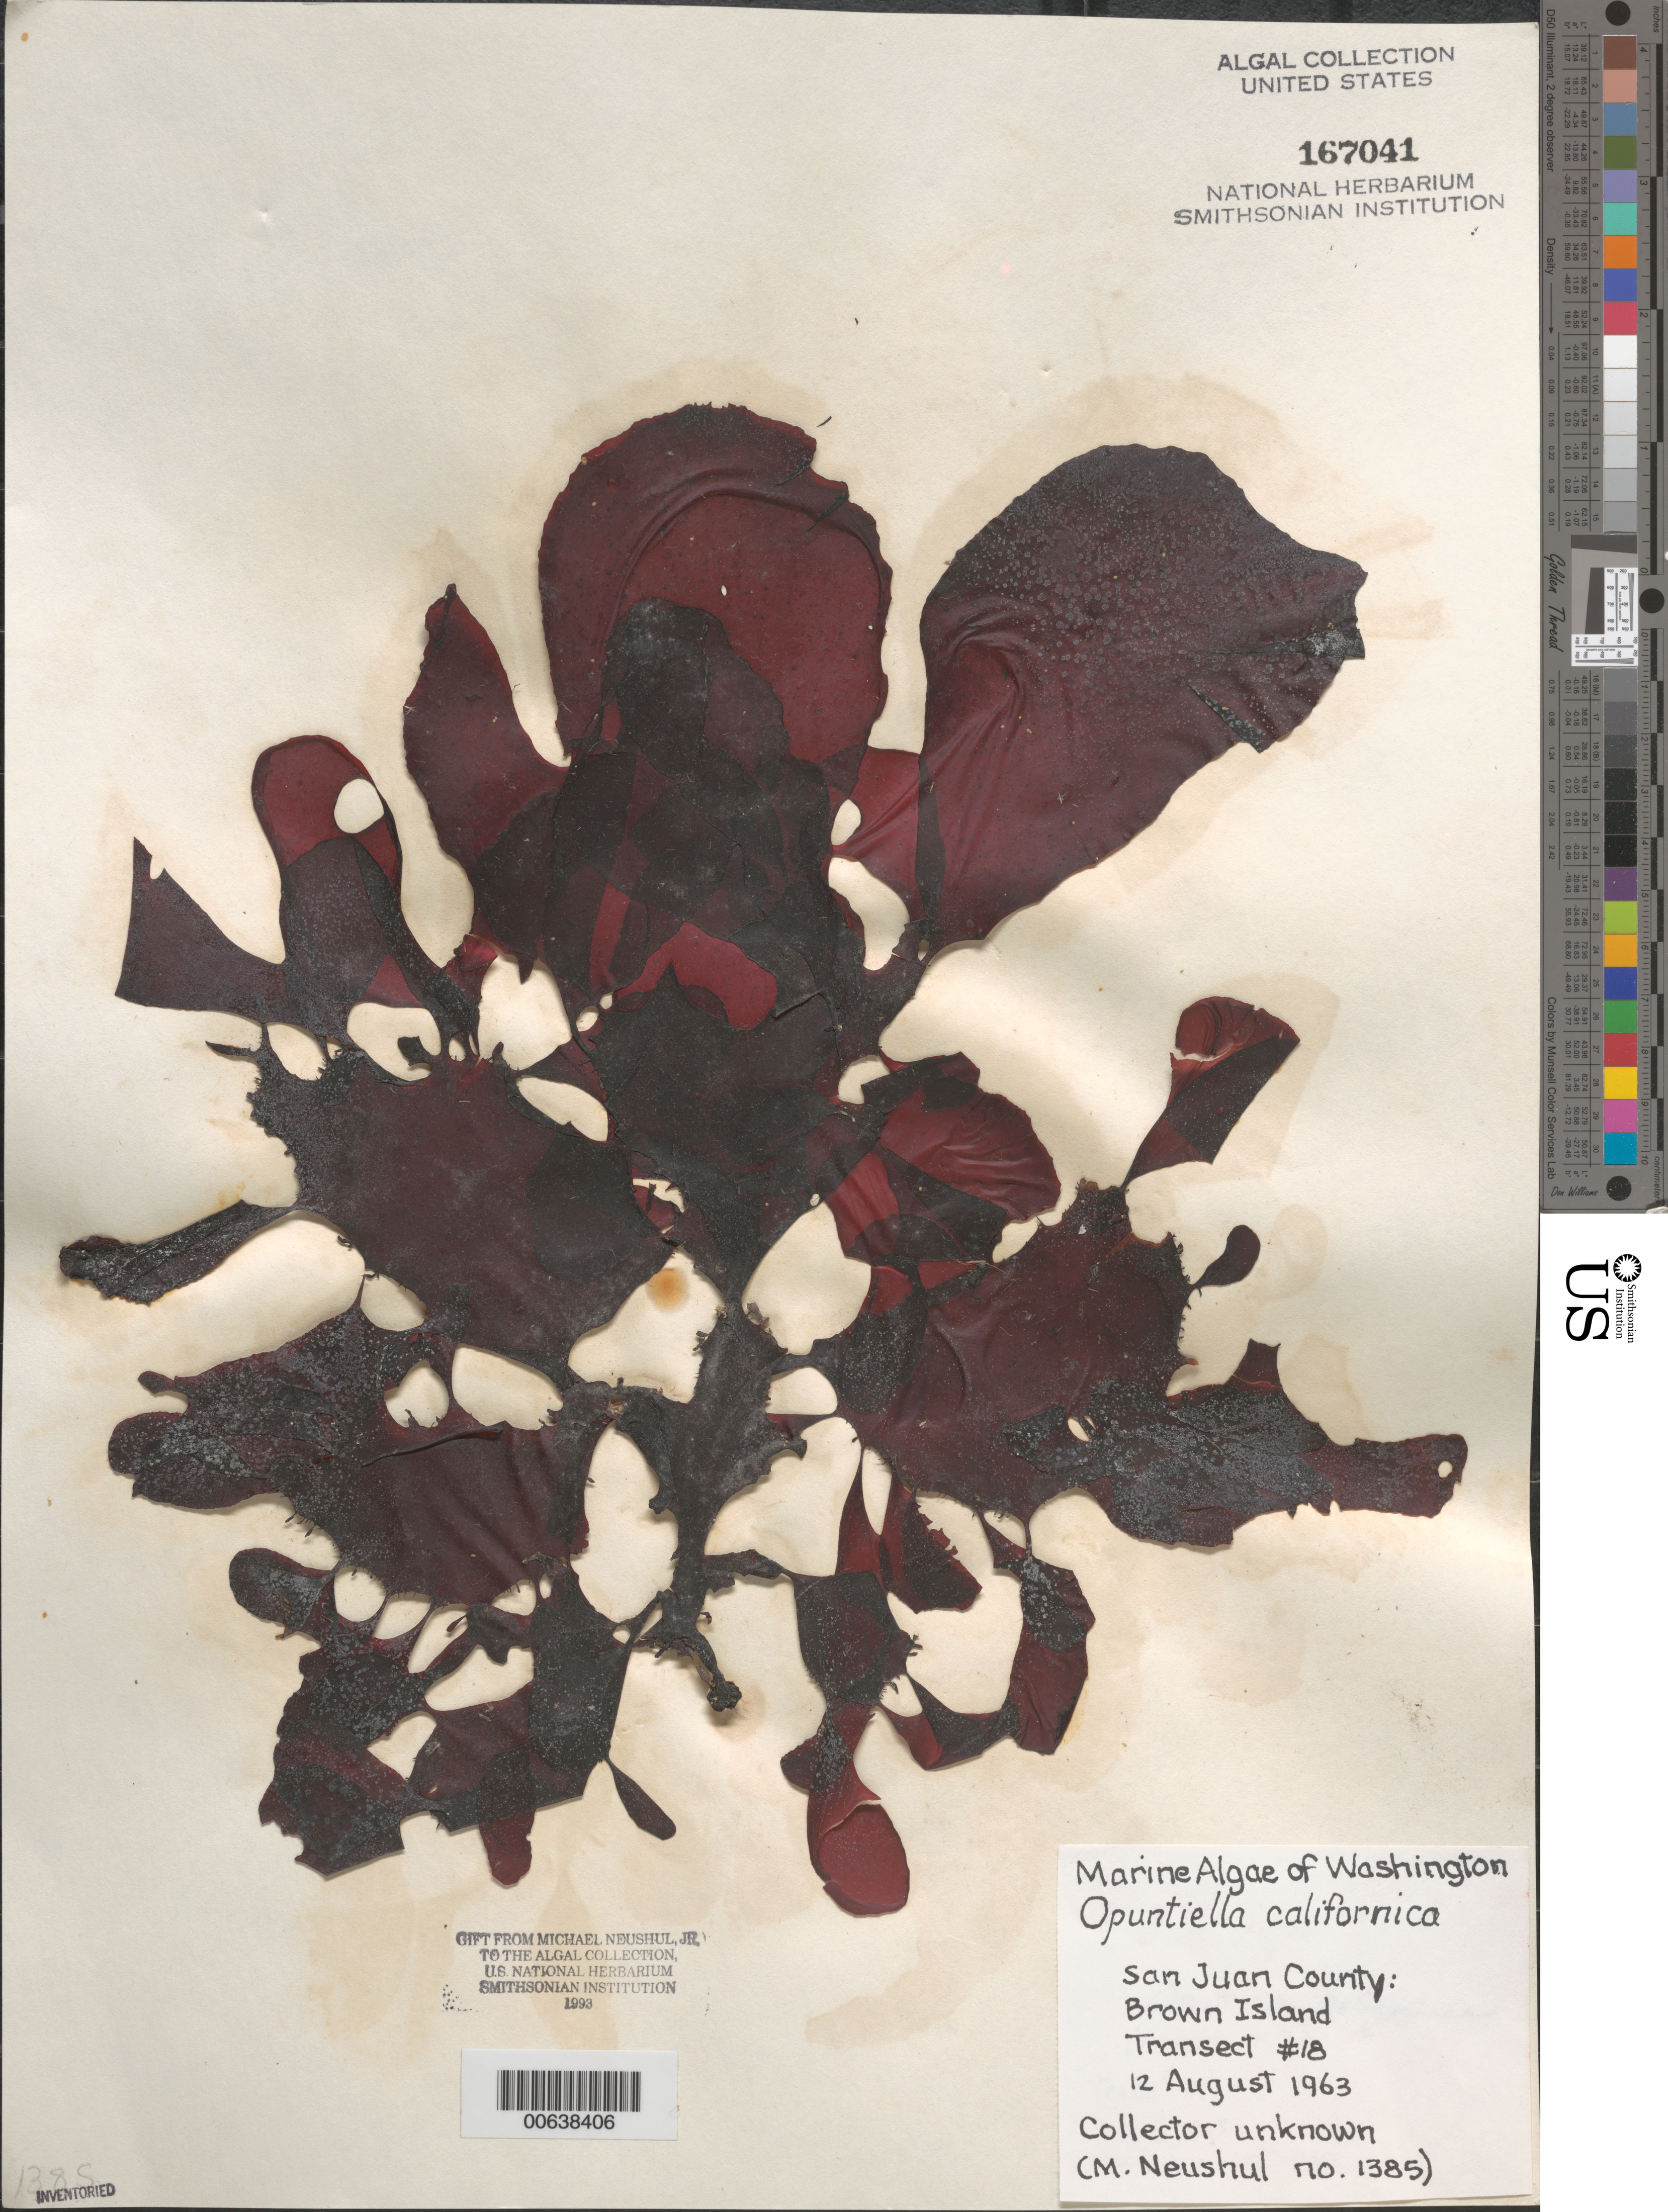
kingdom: Plantae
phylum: Rhodophyta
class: Florideophyceae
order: Gigartinales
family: Furcellariaceae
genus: Opuntiella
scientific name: Opuntiella californica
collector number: Neushul 1385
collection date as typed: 12 Aug 1963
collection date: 1963-08-12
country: United States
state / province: Washington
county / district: San Juan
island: Brown Island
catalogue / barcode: US 167041